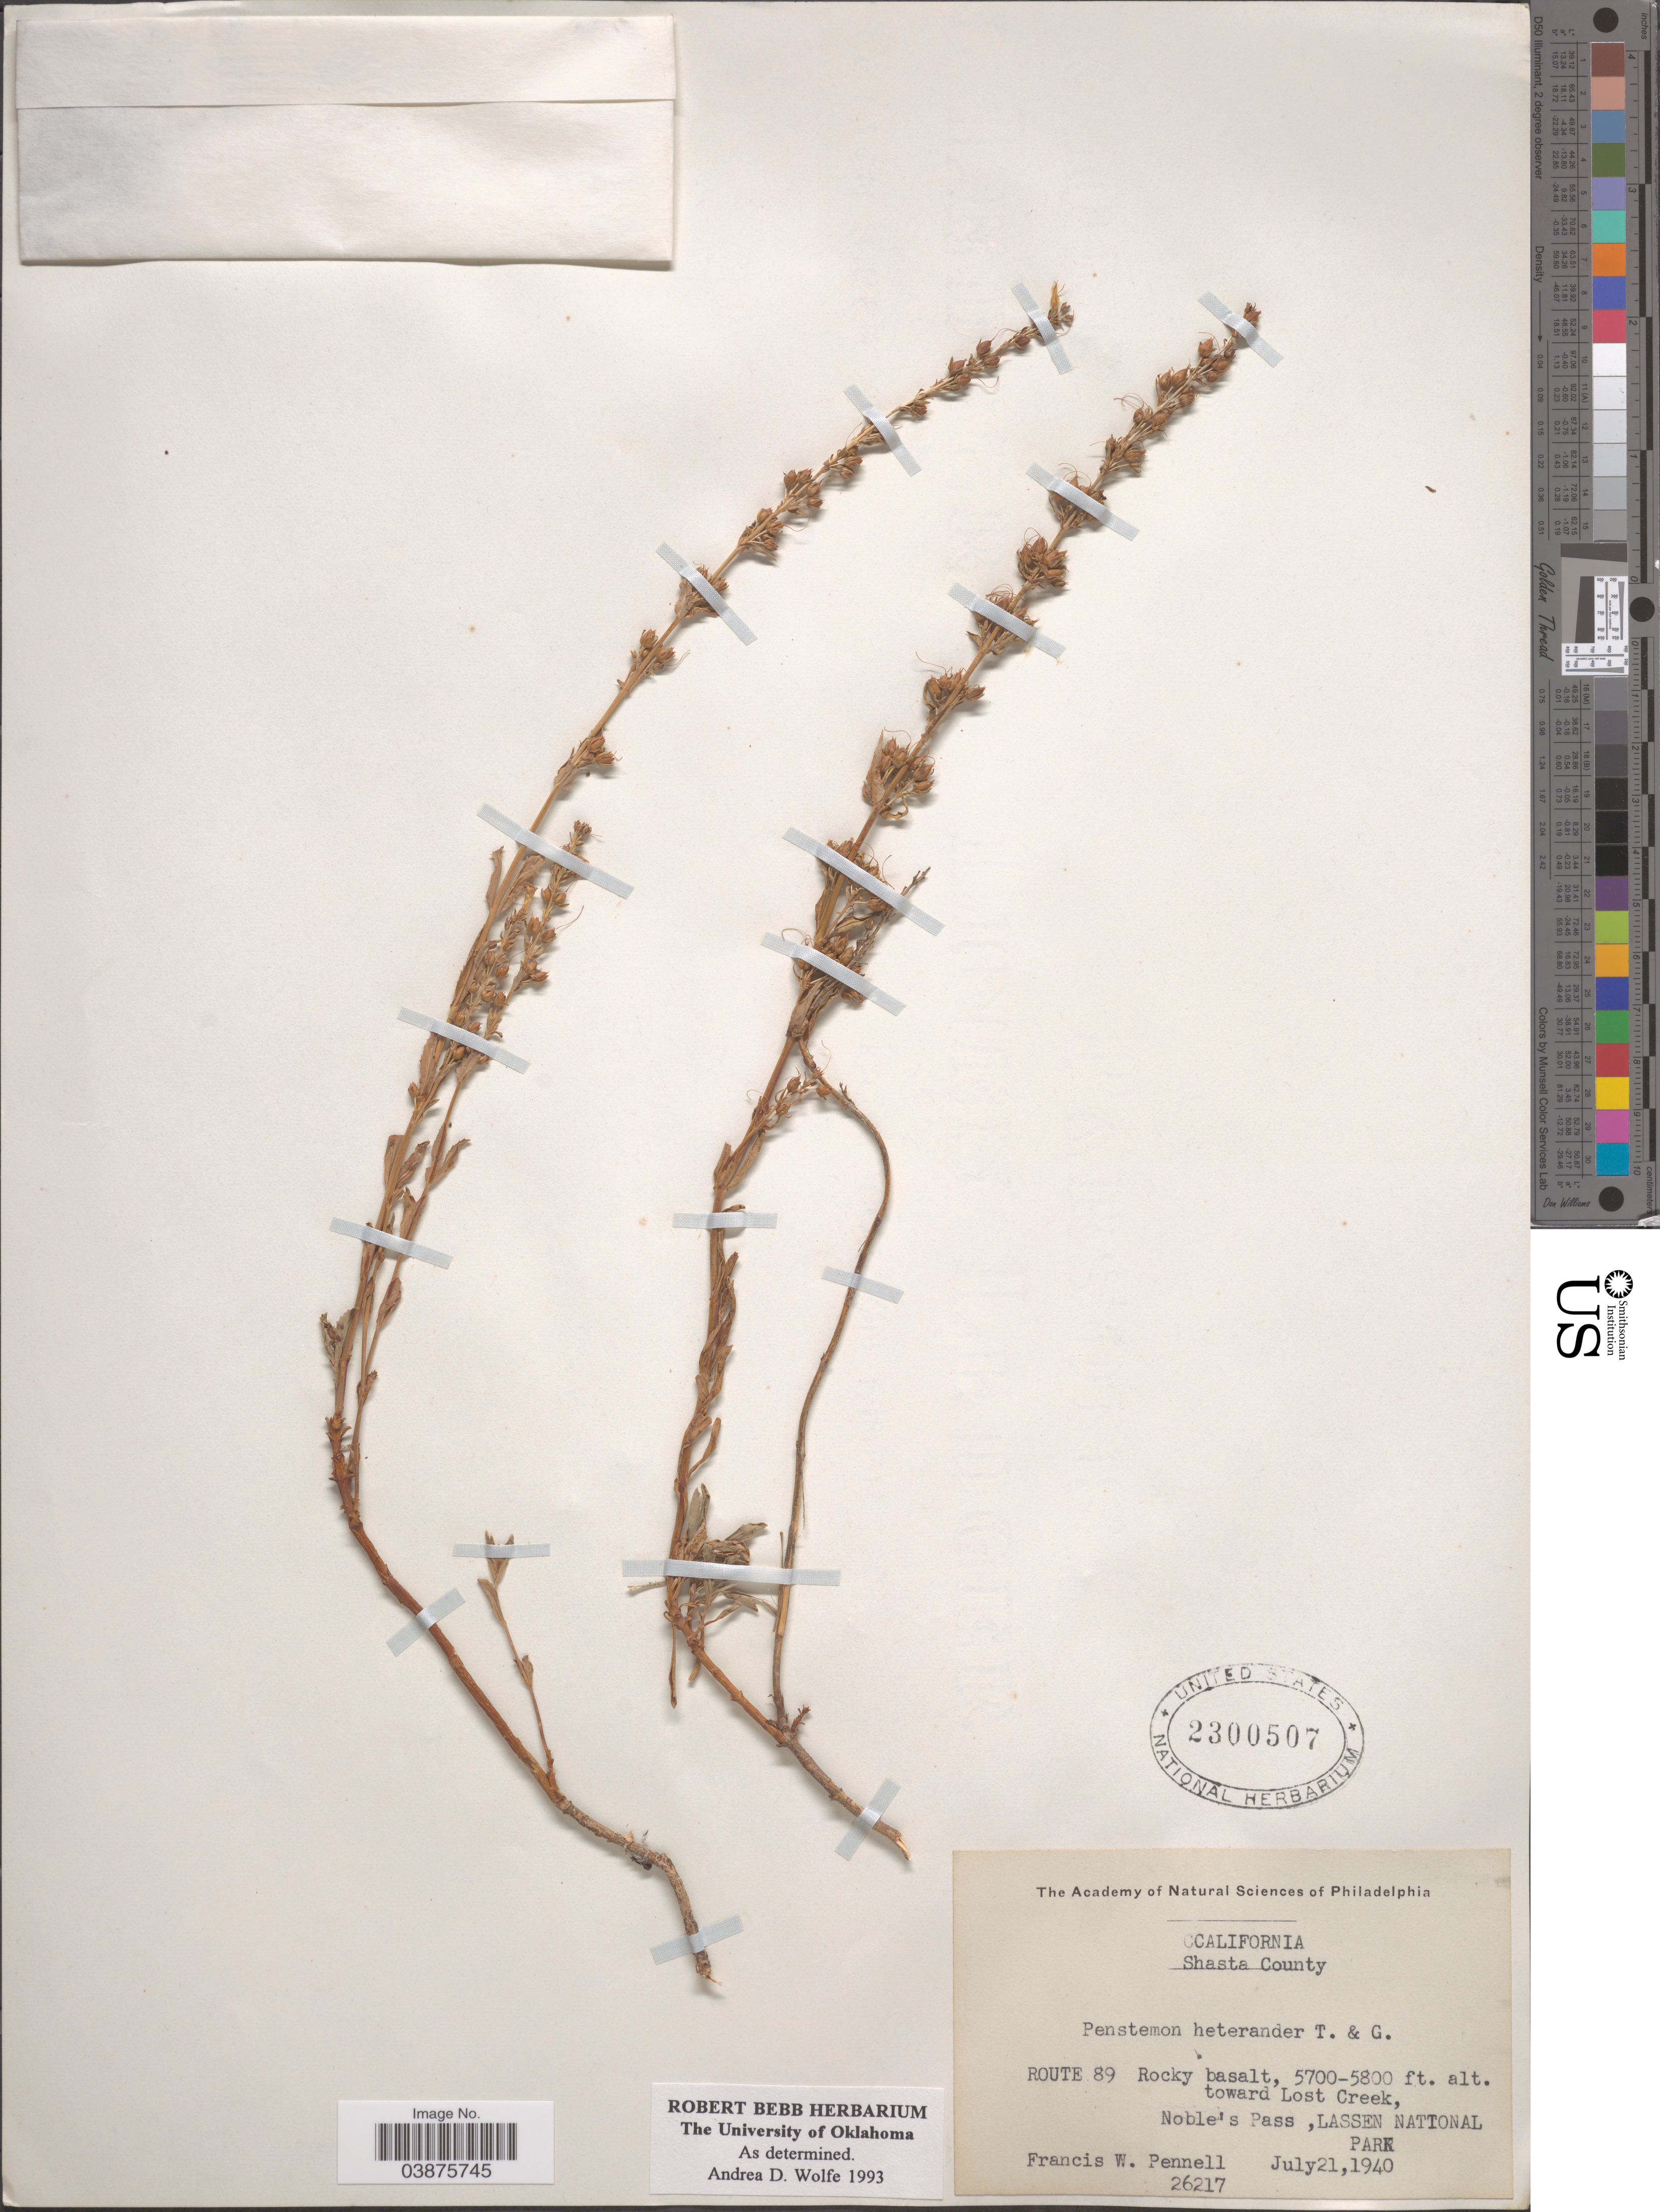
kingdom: Plantae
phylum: Tracheophyta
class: Magnoliopsida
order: Lamiales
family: Plantaginaceae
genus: Penstemon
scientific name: Penstemon heterander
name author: Torr. & A. Gray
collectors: F. W. Pennell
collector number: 26217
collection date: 1940-07-21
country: United States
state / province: California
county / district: Shasta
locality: Shasta County. Route 89. Toward Lost Creek, Noble's Pass, Lassen National Park.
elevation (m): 1737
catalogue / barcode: US 2300507